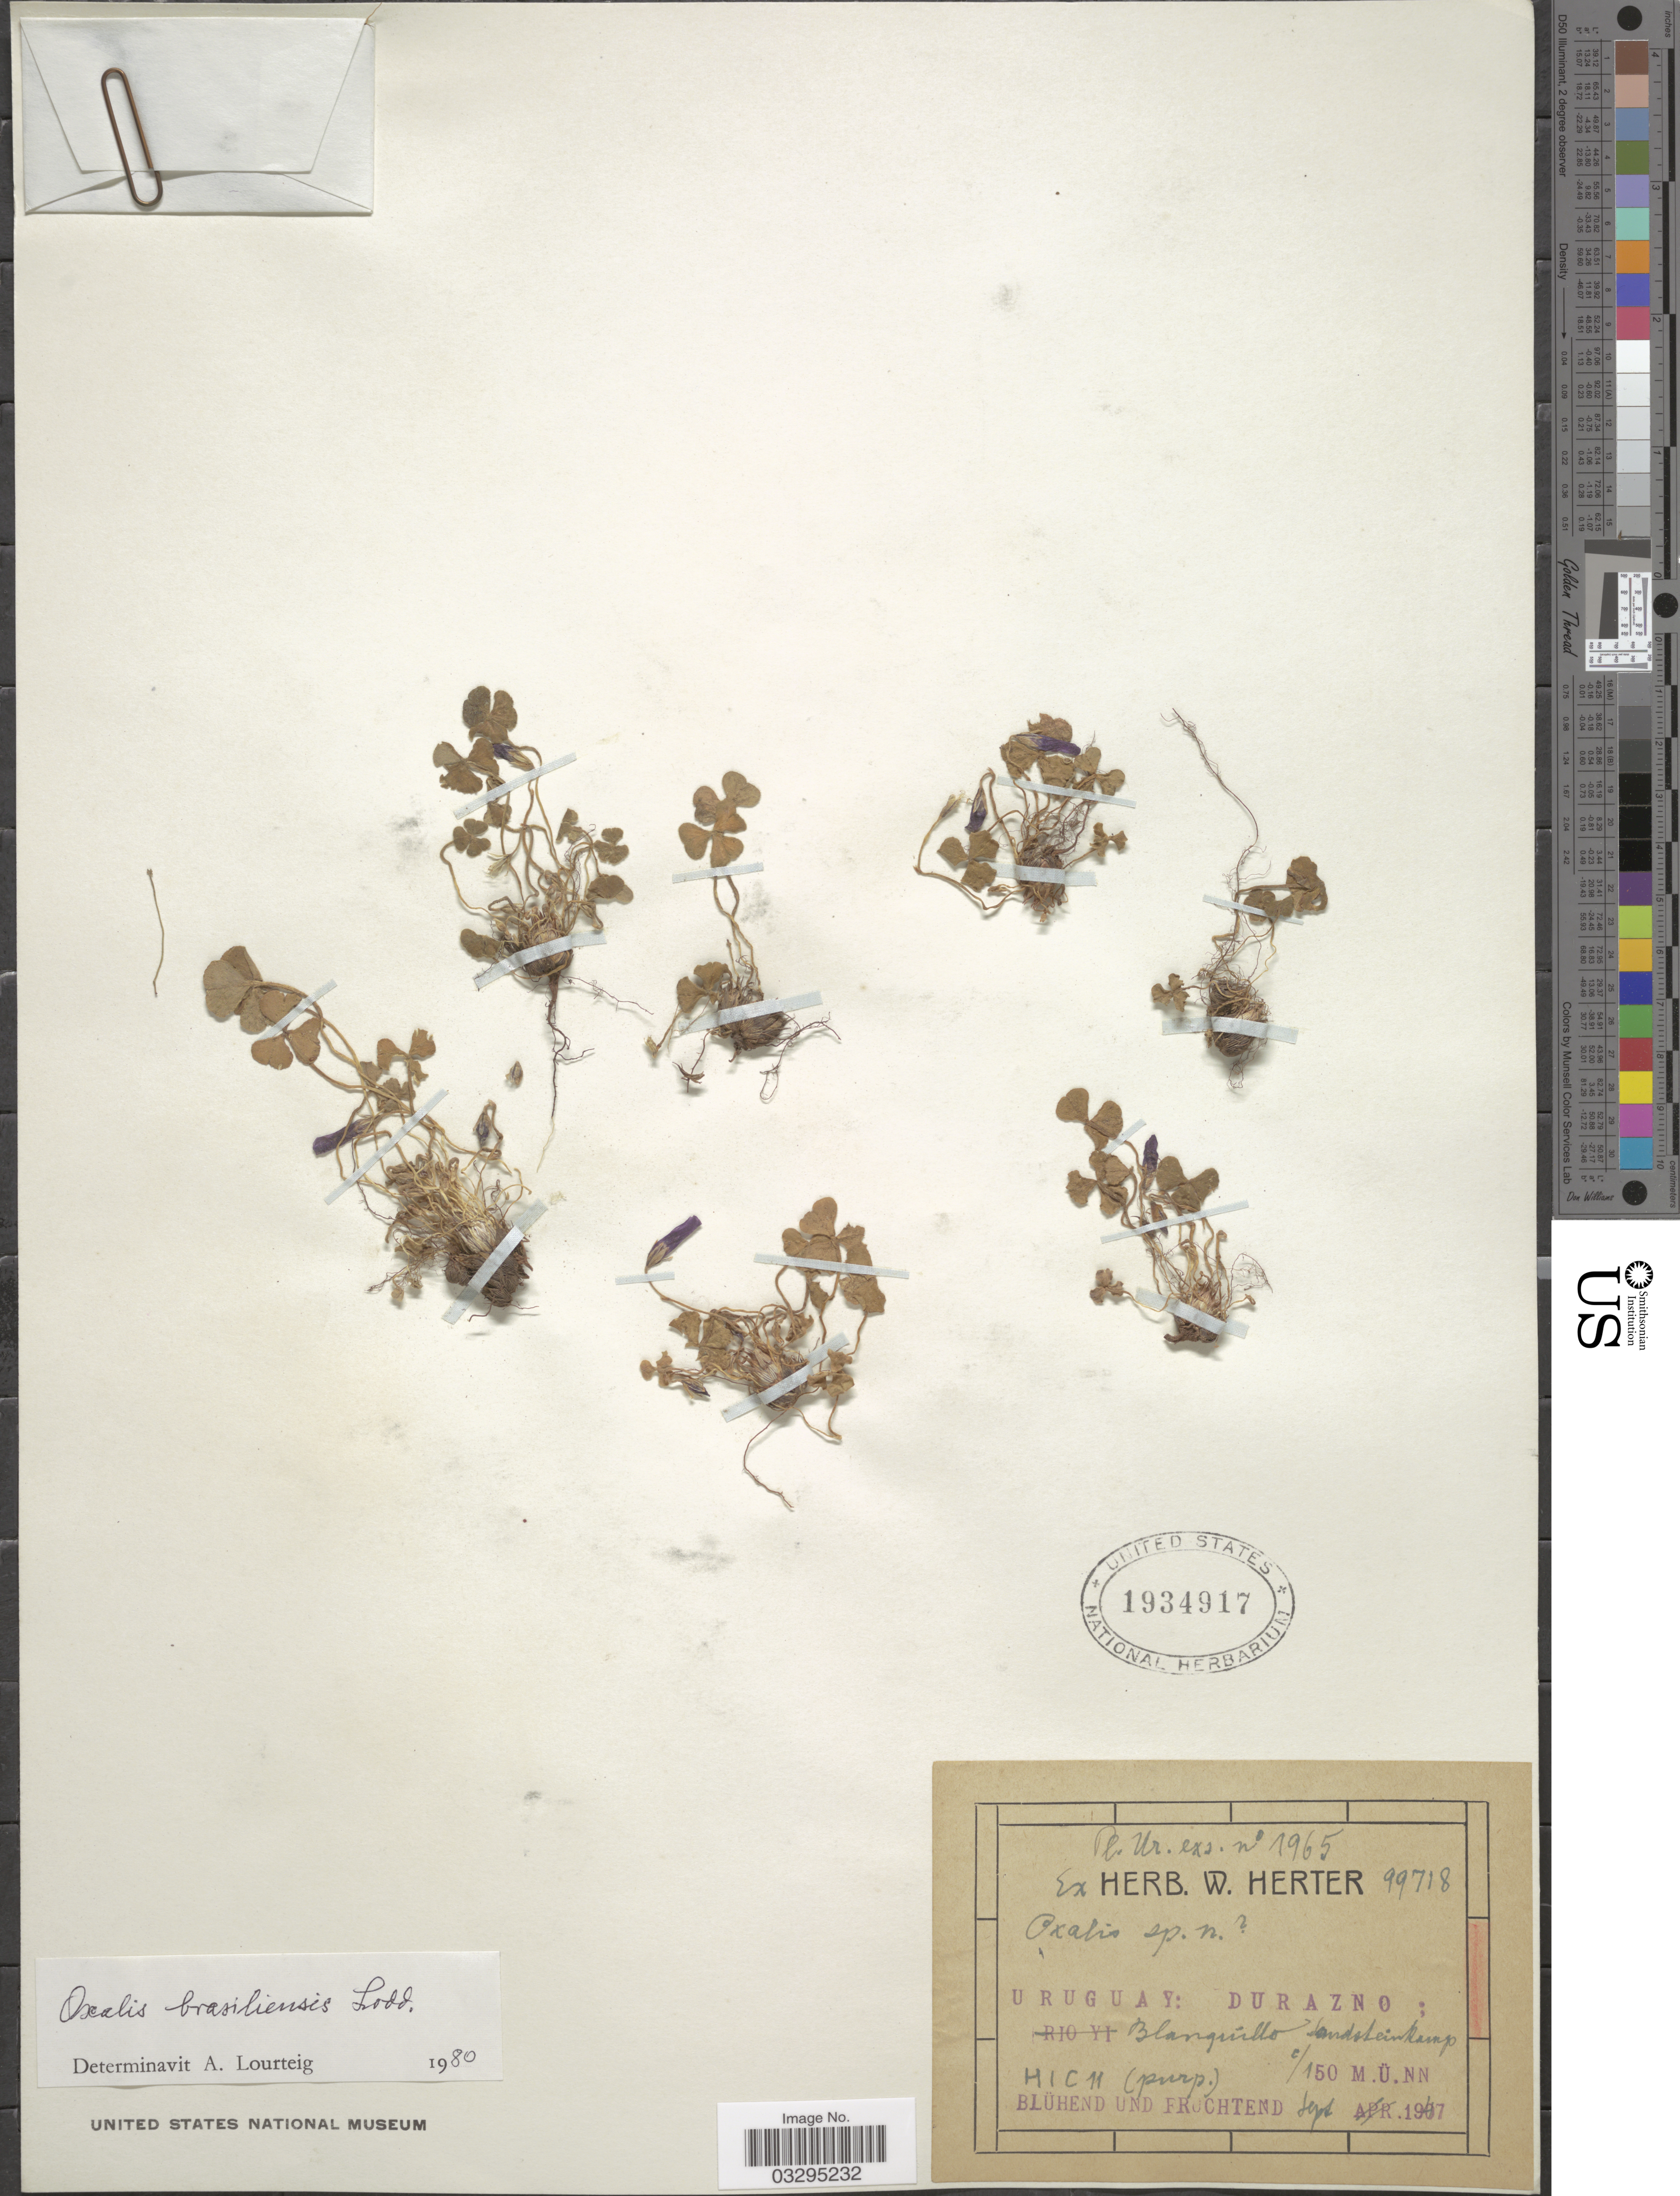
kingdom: Plantae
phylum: Tracheophyta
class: Magnoliopsida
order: Oxalidales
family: Oxalidaceae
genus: Oxalis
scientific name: Oxalis brasiliensis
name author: G. Lodd.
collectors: ex Herb. W.G. Herter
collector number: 99718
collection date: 1947-09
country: Uruguay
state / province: Durazno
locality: Blanquillo Sandsteinkamp.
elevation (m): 150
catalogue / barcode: US 1934917